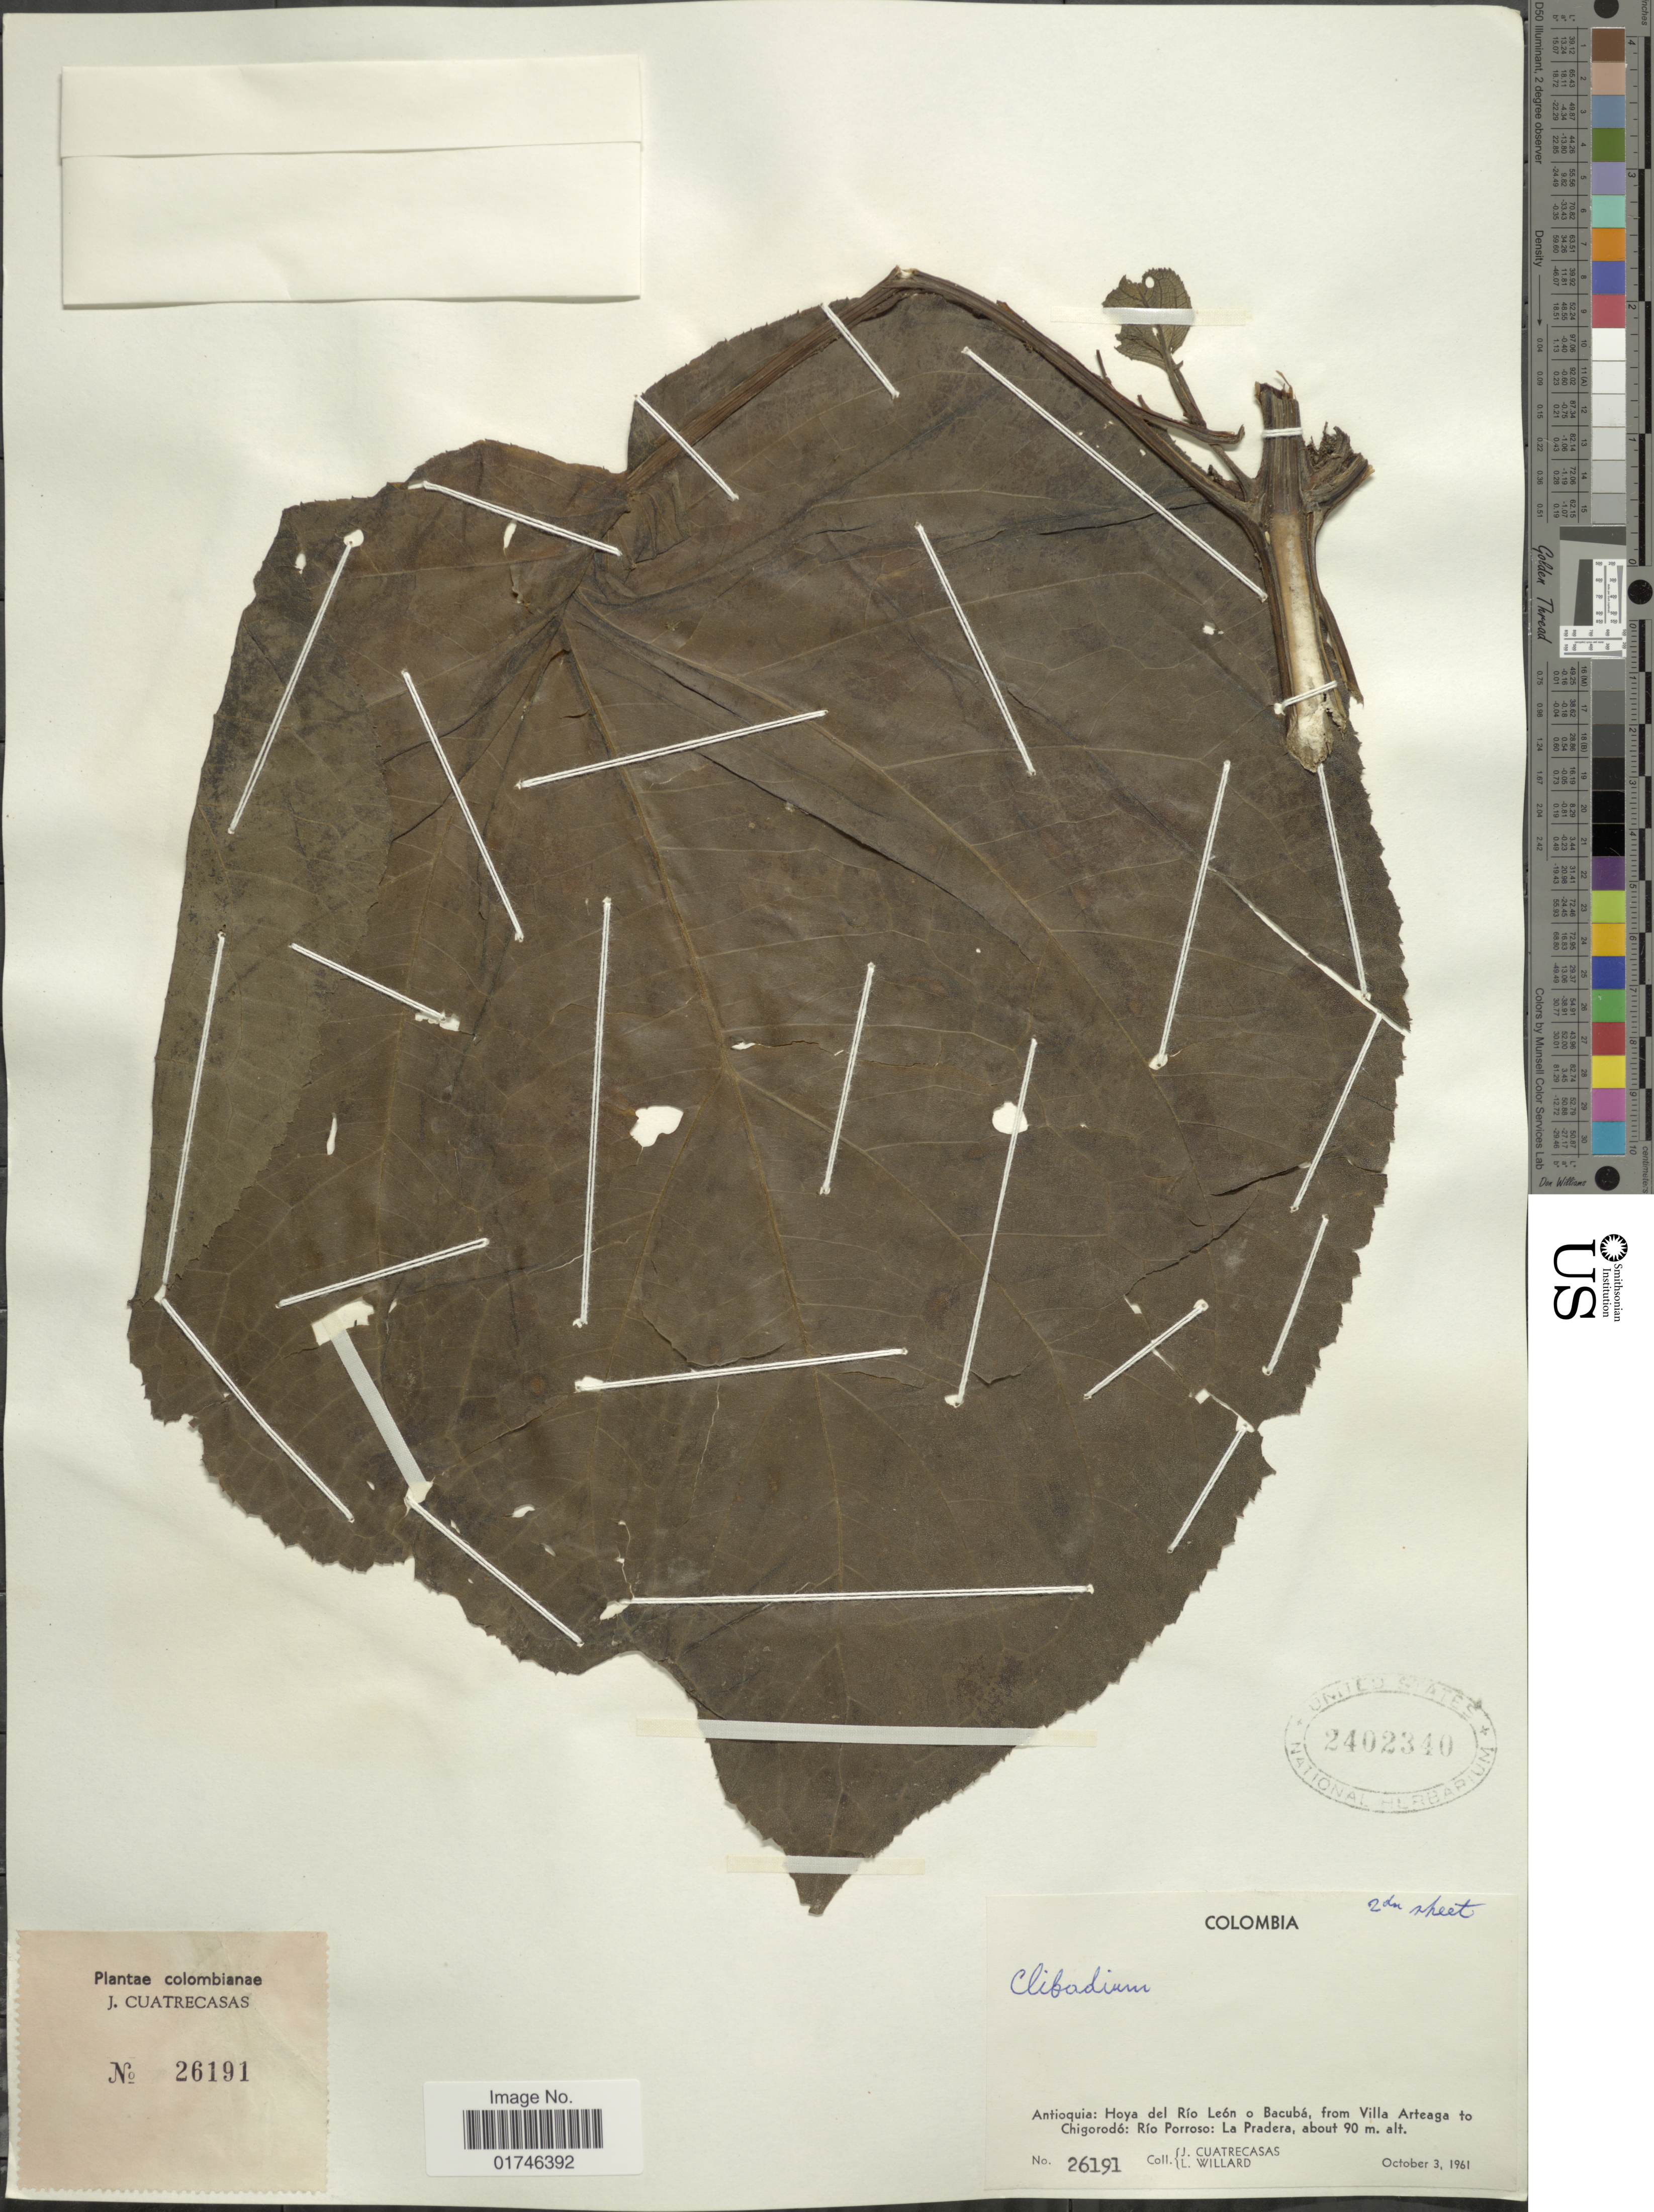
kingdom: Plantae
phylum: Tracheophyta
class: Magnoliopsida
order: Asterales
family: Asteraceae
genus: Clibadium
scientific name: Clibadium cordatum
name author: Cuatrec.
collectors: J. Cuatrecasas & L. Willard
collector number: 26191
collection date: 1961-10-03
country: Colombia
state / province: Antioquia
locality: Antioquia: Hoya del Rio Leon o Bacuba, from Villa Arteaga to Chigorodo: Rio Porroso: La Pradera.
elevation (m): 90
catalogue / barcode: US 2402340